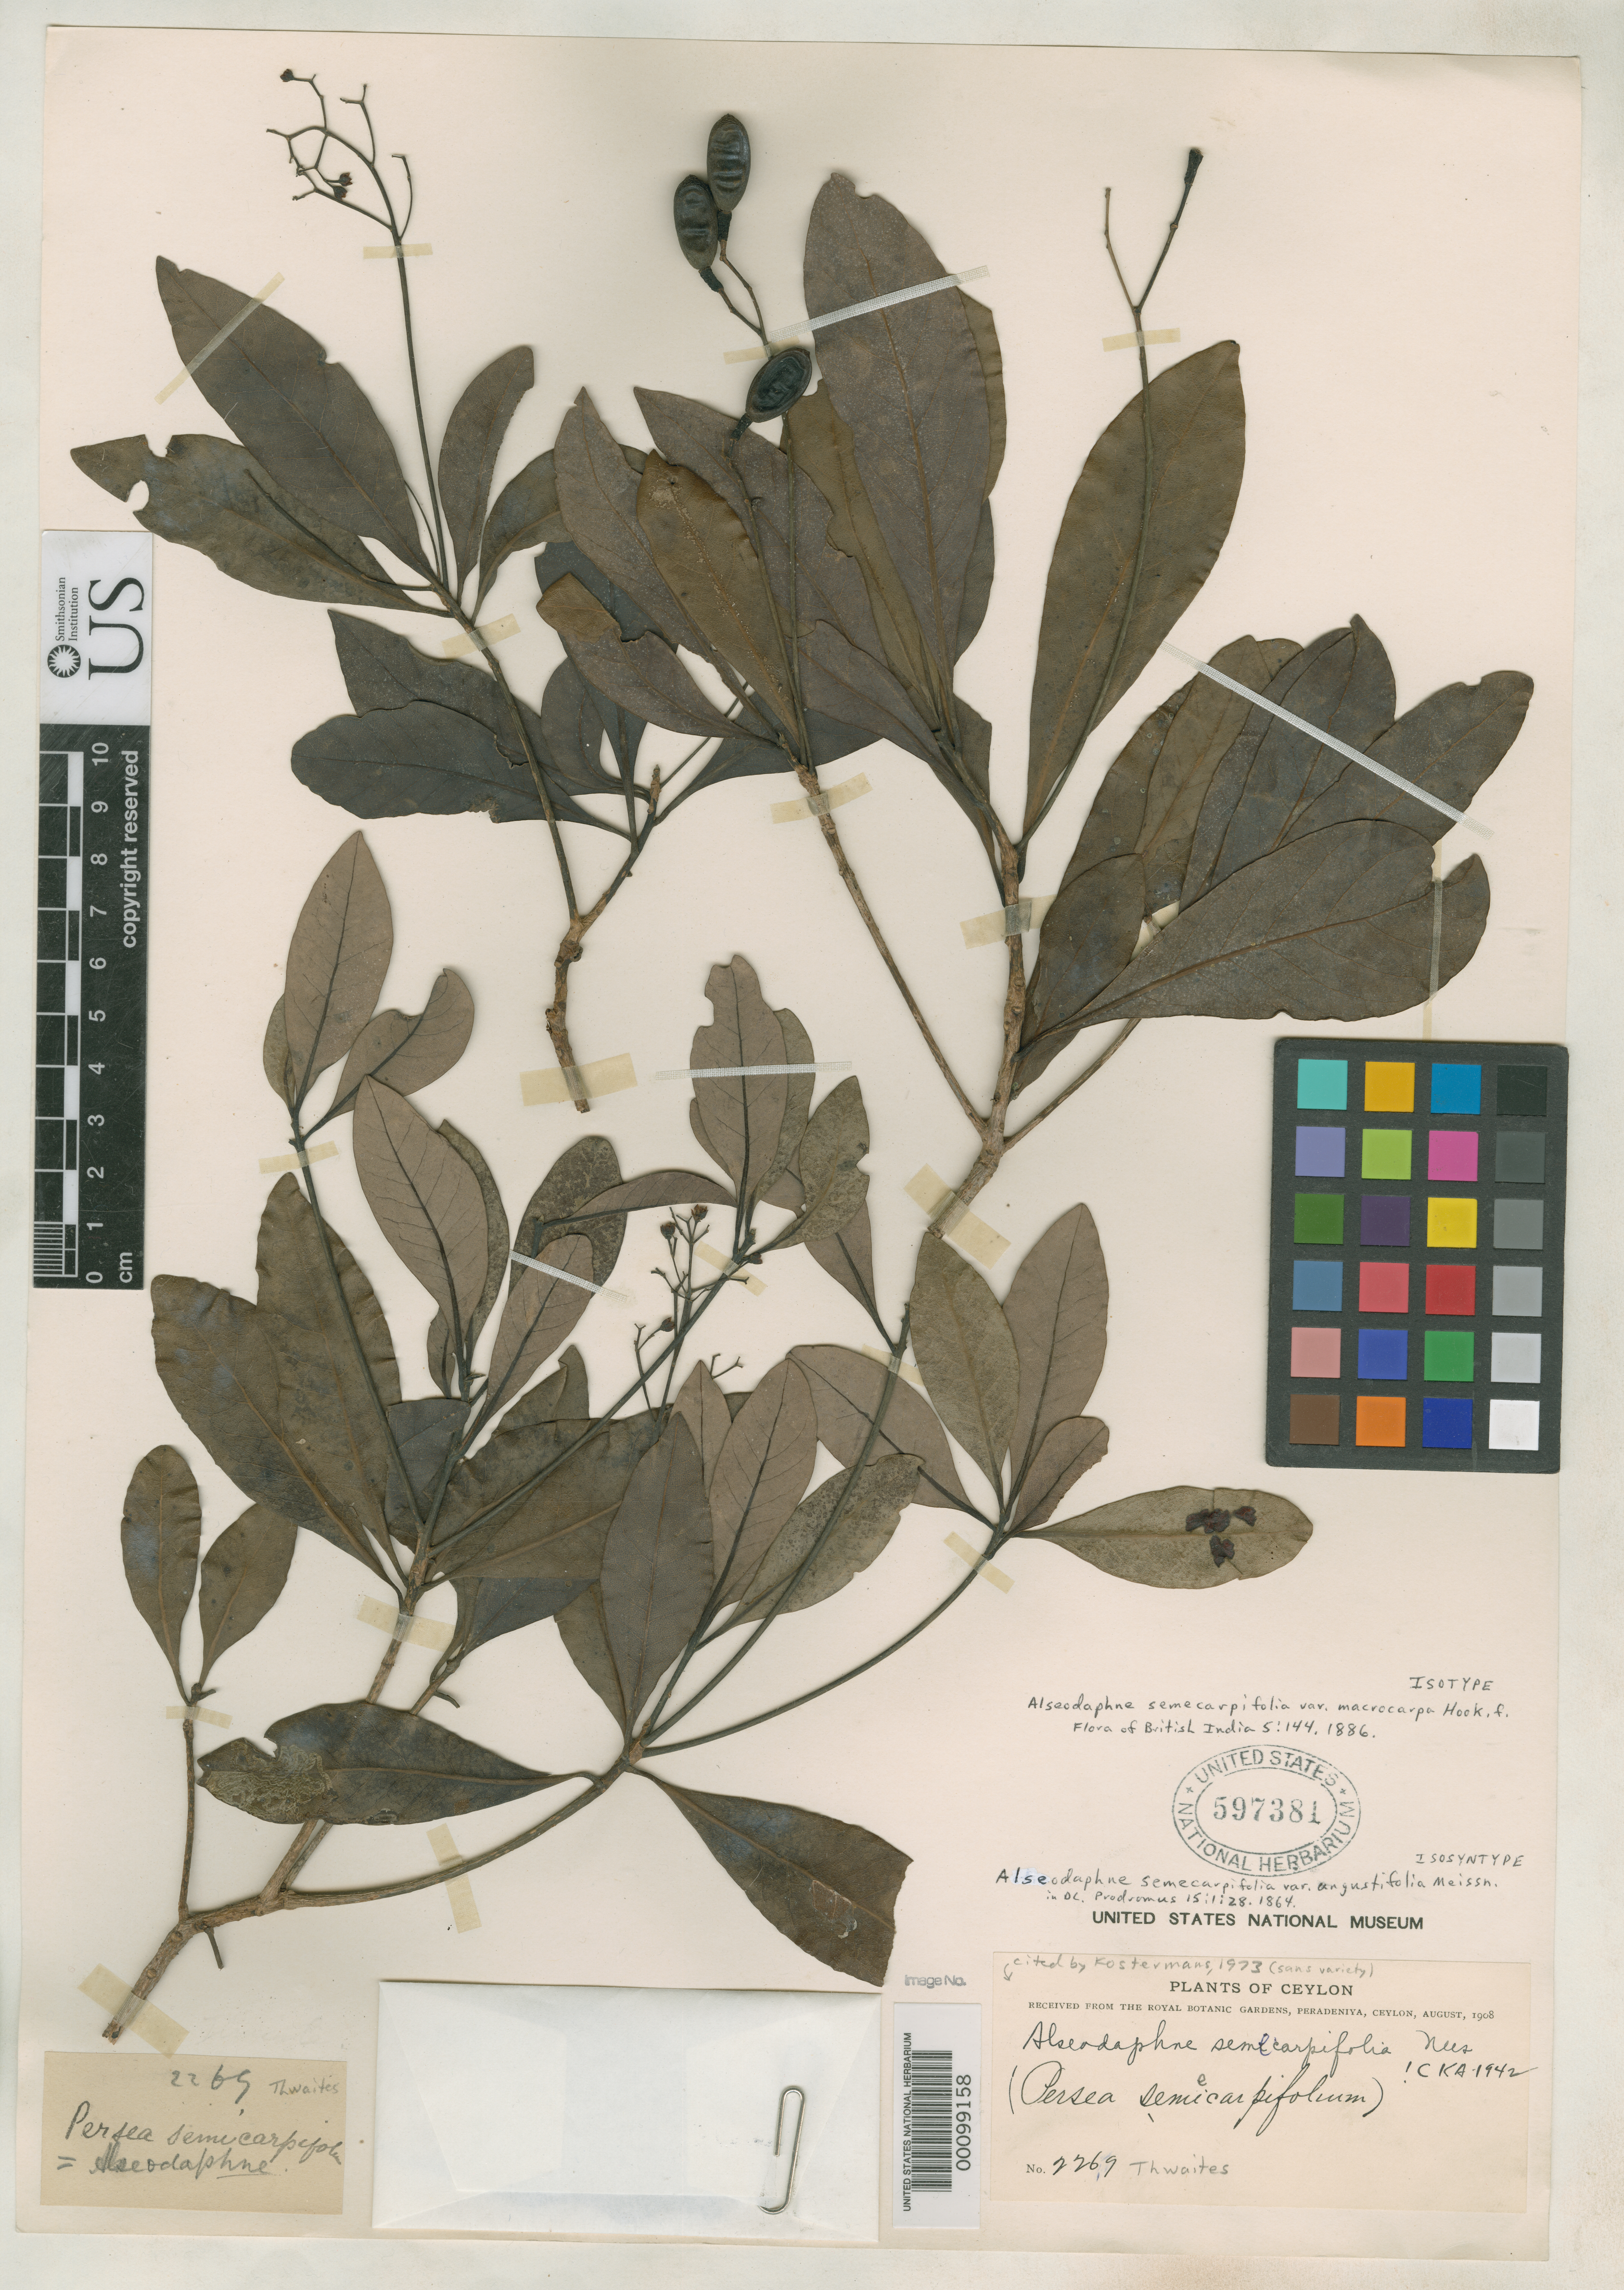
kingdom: Plantae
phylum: Tracheophyta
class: Magnoliopsida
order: Laurales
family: Lauraceae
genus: Alseodaphne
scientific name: Alseodaphne semecarpifolia var. angustifolia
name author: Meisn. in DC.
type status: Isotype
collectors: G. H. K. Thwaites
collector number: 2269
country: Sri Lanka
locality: "Ceylon"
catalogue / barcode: US 597381